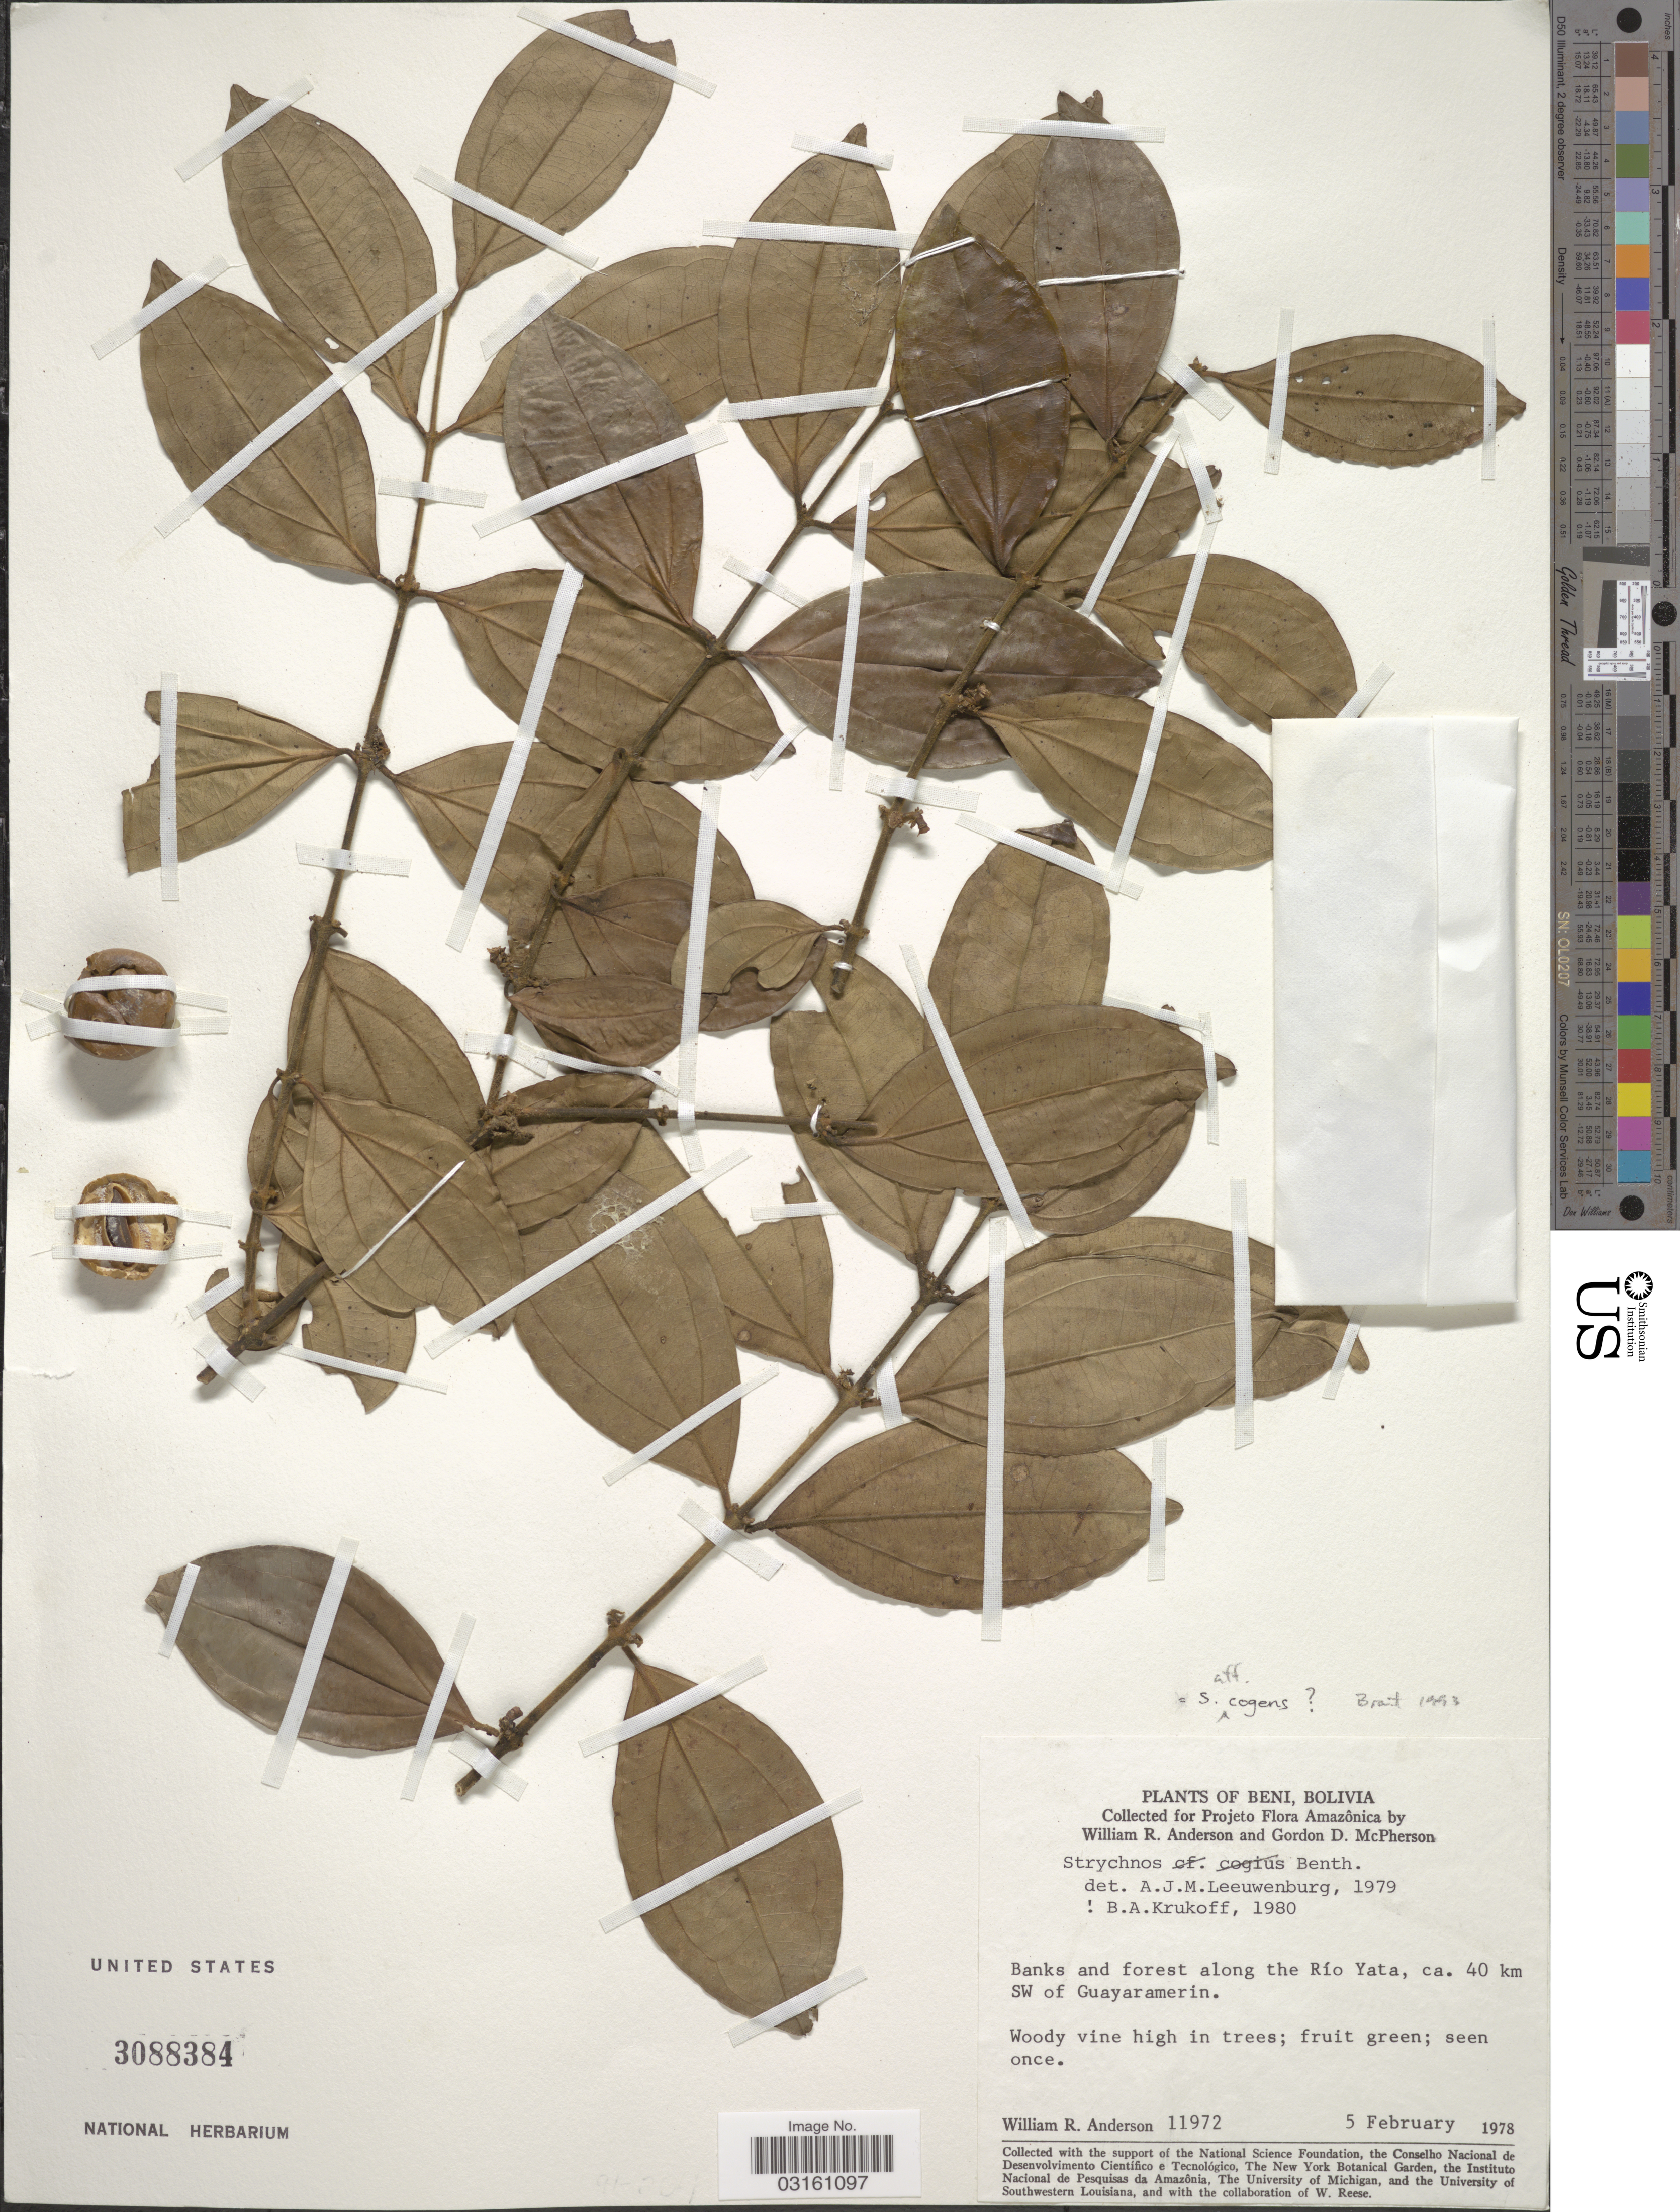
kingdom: Plantae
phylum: Tracheophyta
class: Magnoliopsida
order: Gentianales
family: Loganiaceae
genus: Strychnos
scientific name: Strychnos cogens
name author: Benth.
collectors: W. R. Anderson & G. D. McPherson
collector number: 11972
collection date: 1978-02-05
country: Bolivia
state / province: Beni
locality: Banks and forest along the Río Yata, ca. 40 km SW of Guayaramerin.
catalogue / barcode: US 3088384